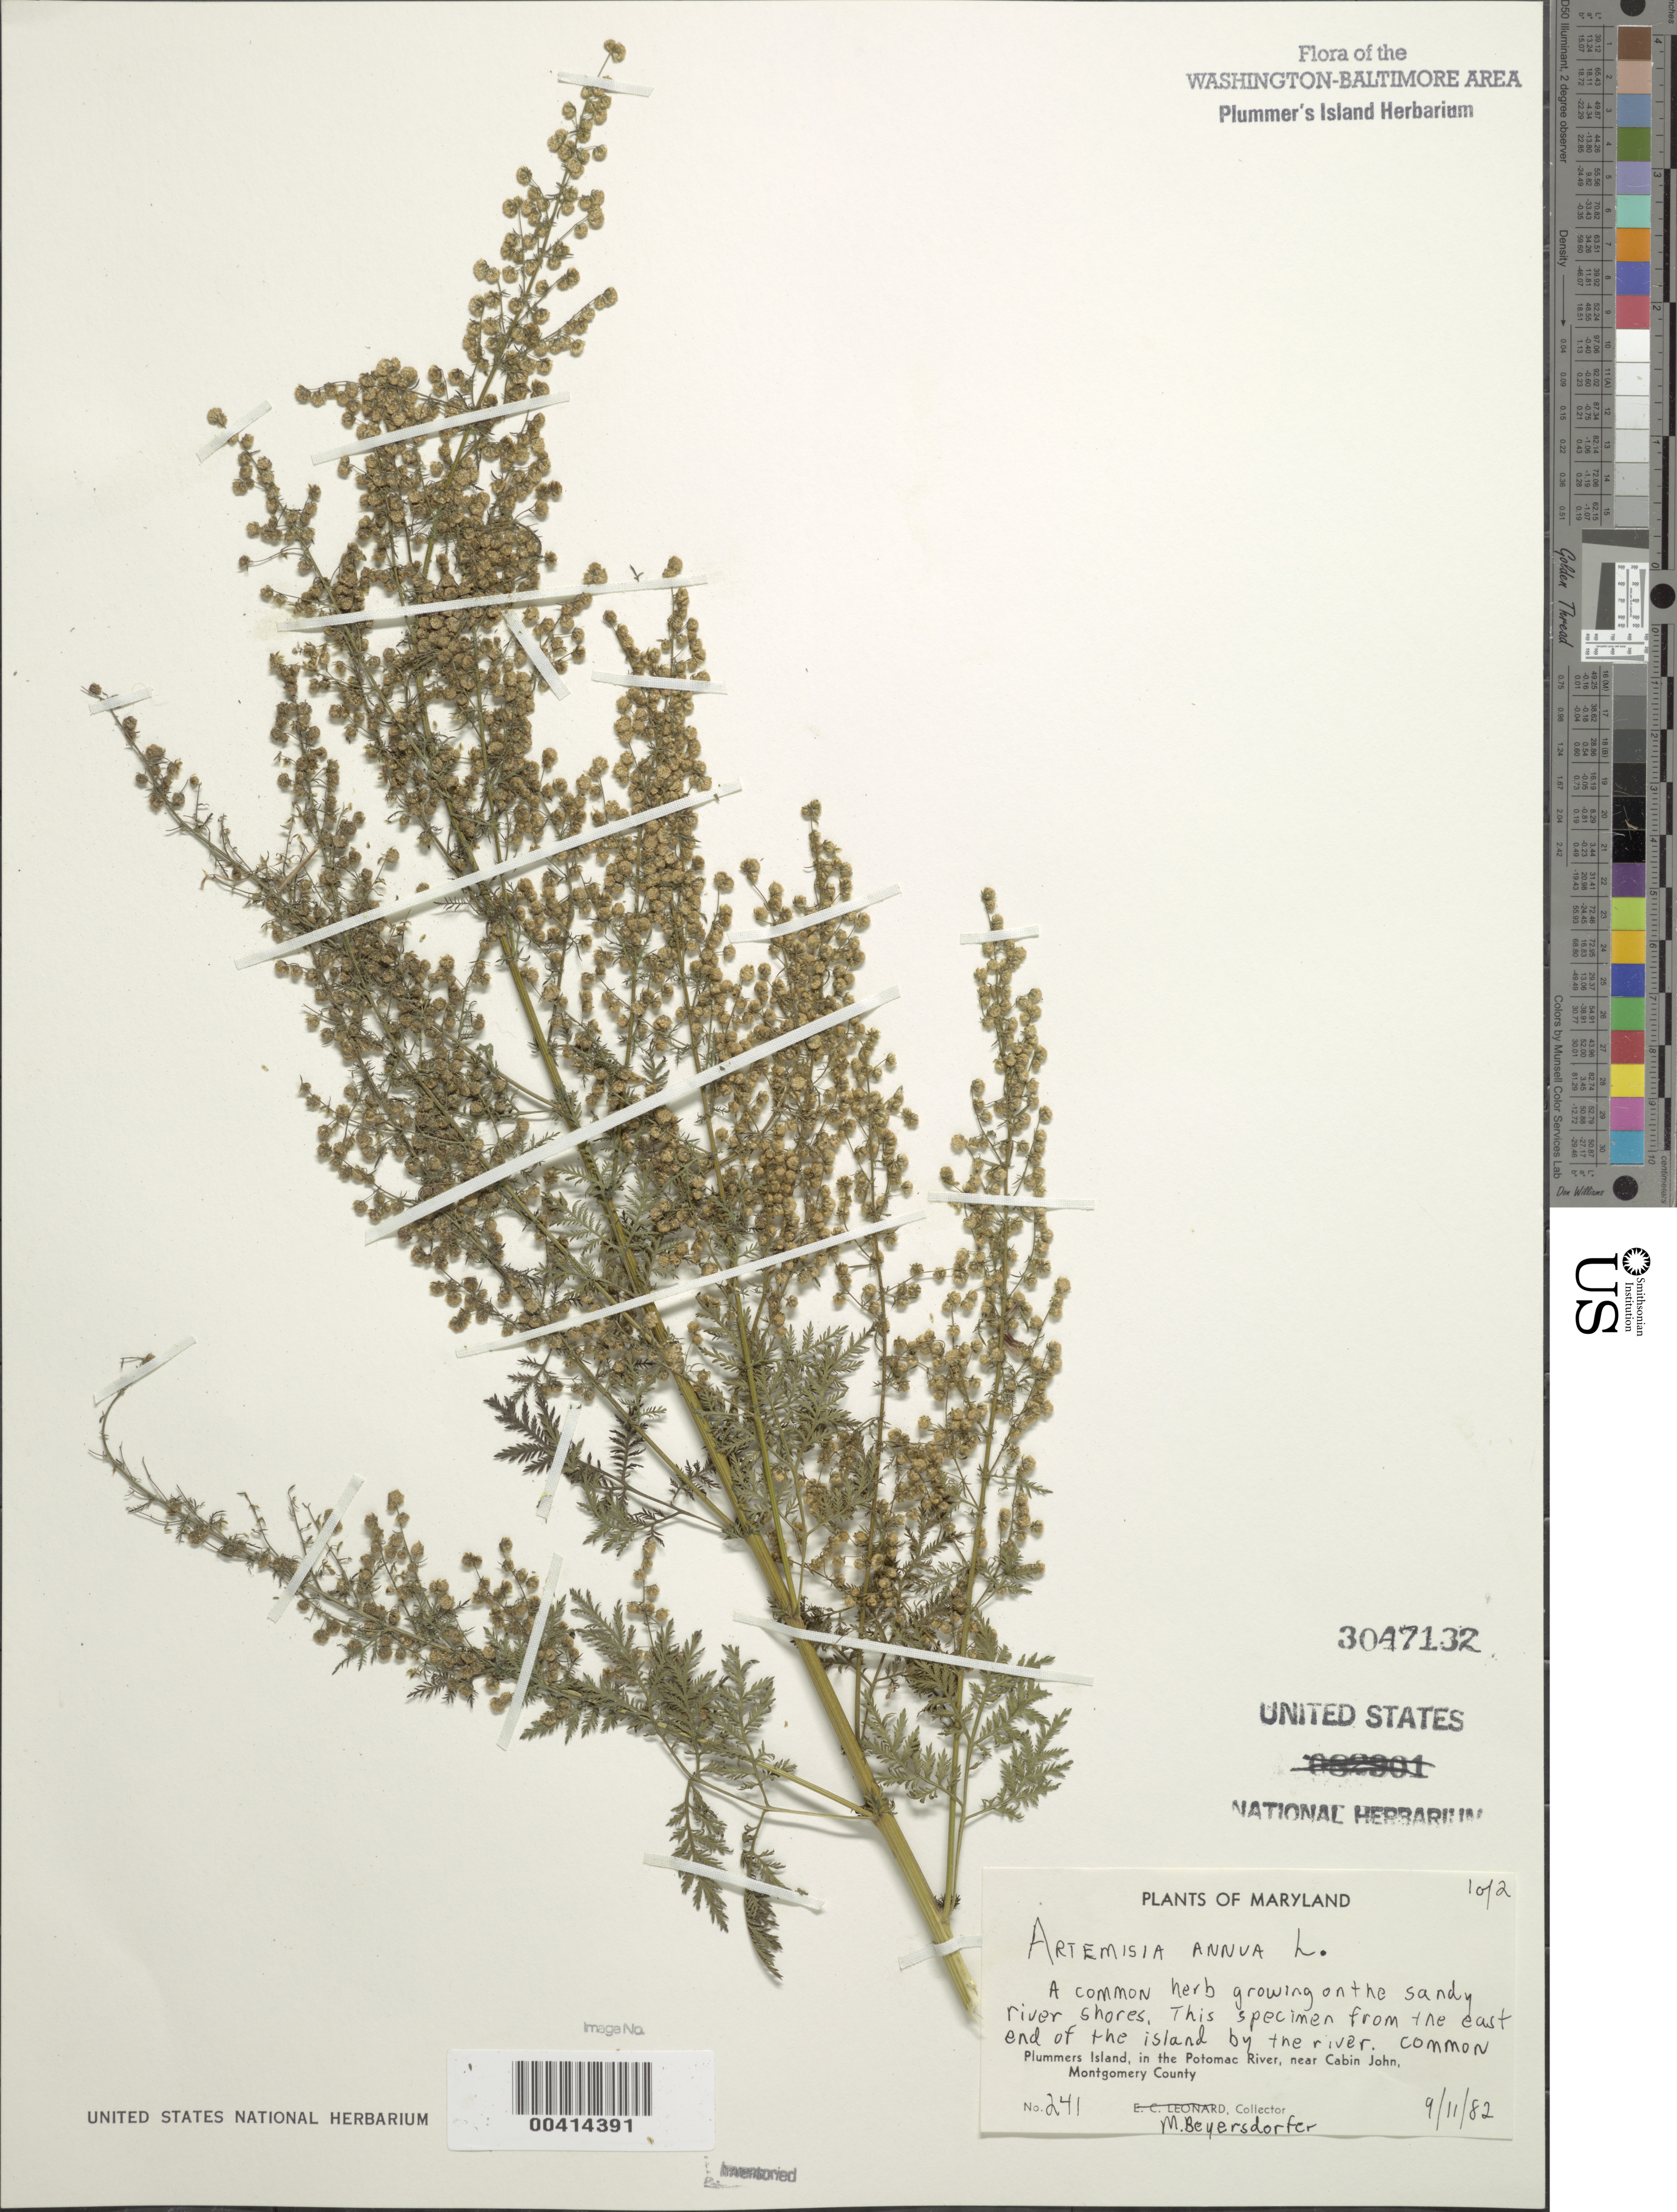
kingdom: Plantae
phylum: Tracheophyta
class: Magnoliopsida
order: Asterales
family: Asteraceae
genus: Artemisia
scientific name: Artemisia annua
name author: L.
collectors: M. Beyersdorfer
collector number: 241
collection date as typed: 11 Sep 1982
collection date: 1982-09-11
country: United States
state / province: Maryland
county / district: Montgomery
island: Plummers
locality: Plummers Island; east end of Island by the river C. & O. Canal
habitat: Sandy river shore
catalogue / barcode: US 3047132